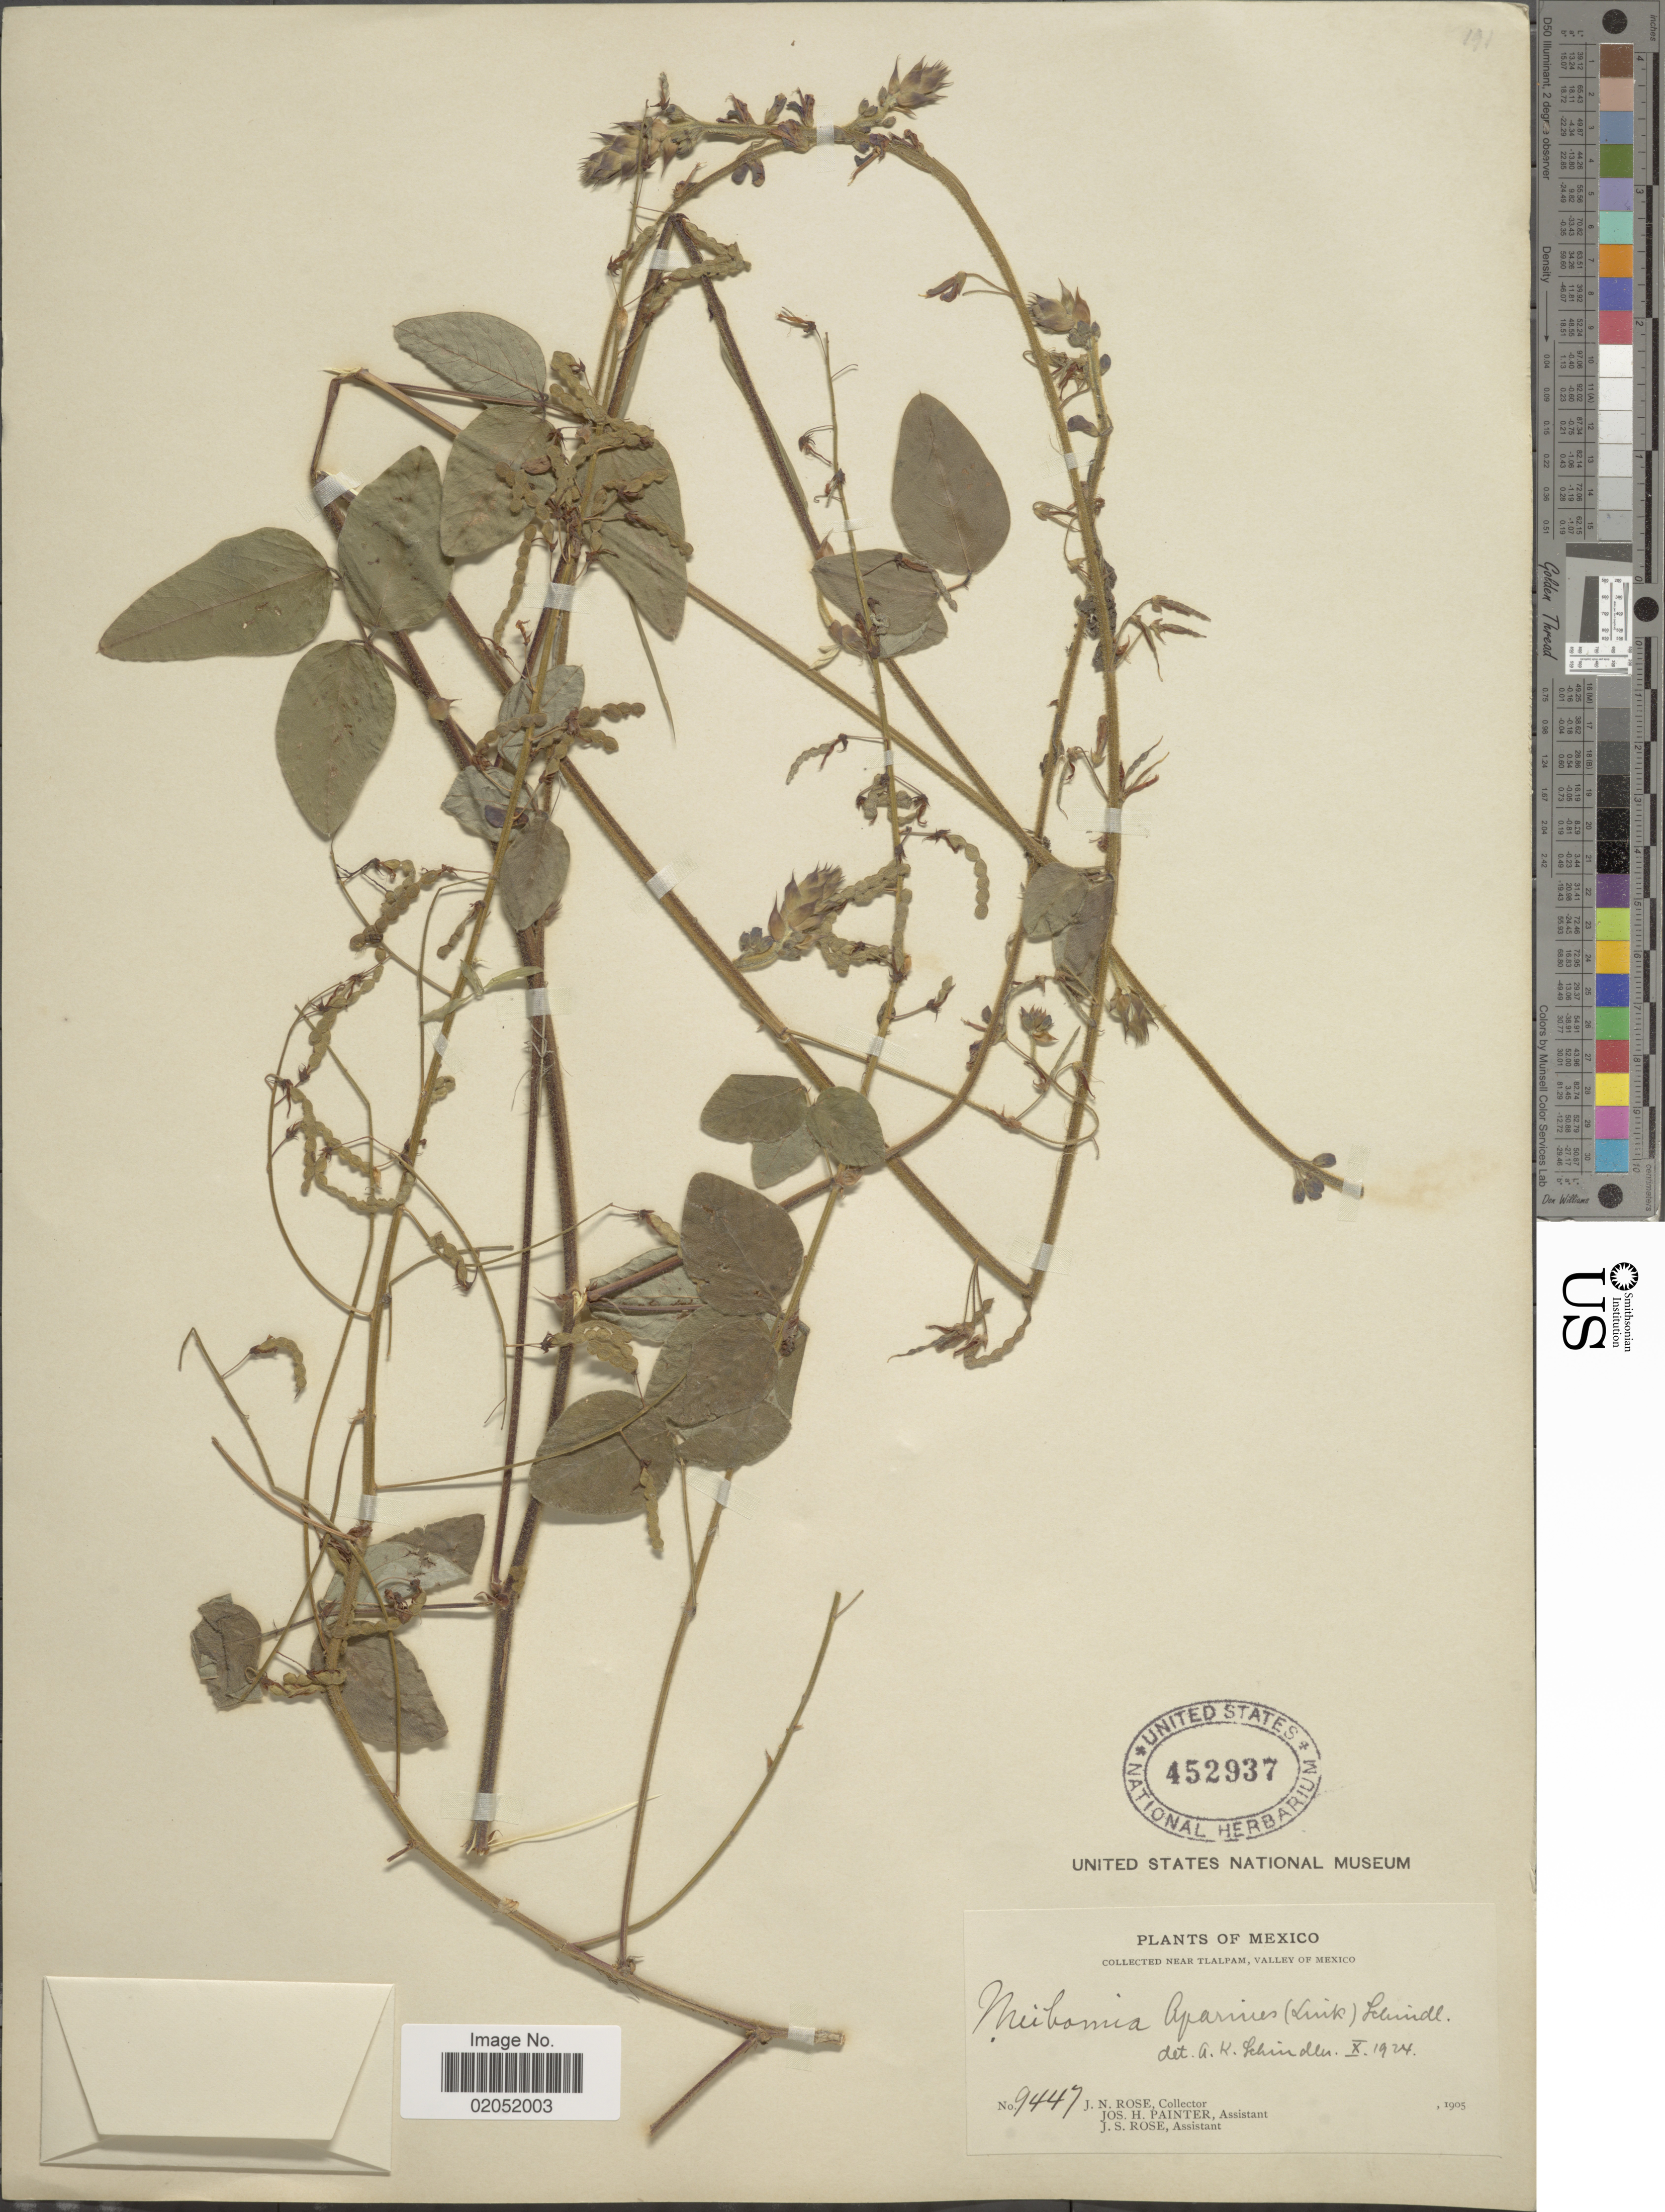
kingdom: Plantae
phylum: Tracheophyta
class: Magnoliopsida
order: Fabales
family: Fabaceae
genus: Desmodium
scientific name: Desmodium aparines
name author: (Link) DC.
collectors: J. N. Rose, J. H. Painter & J. S. Rose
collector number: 9447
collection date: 1905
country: Mexico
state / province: México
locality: Near Tlalpam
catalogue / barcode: US 452937